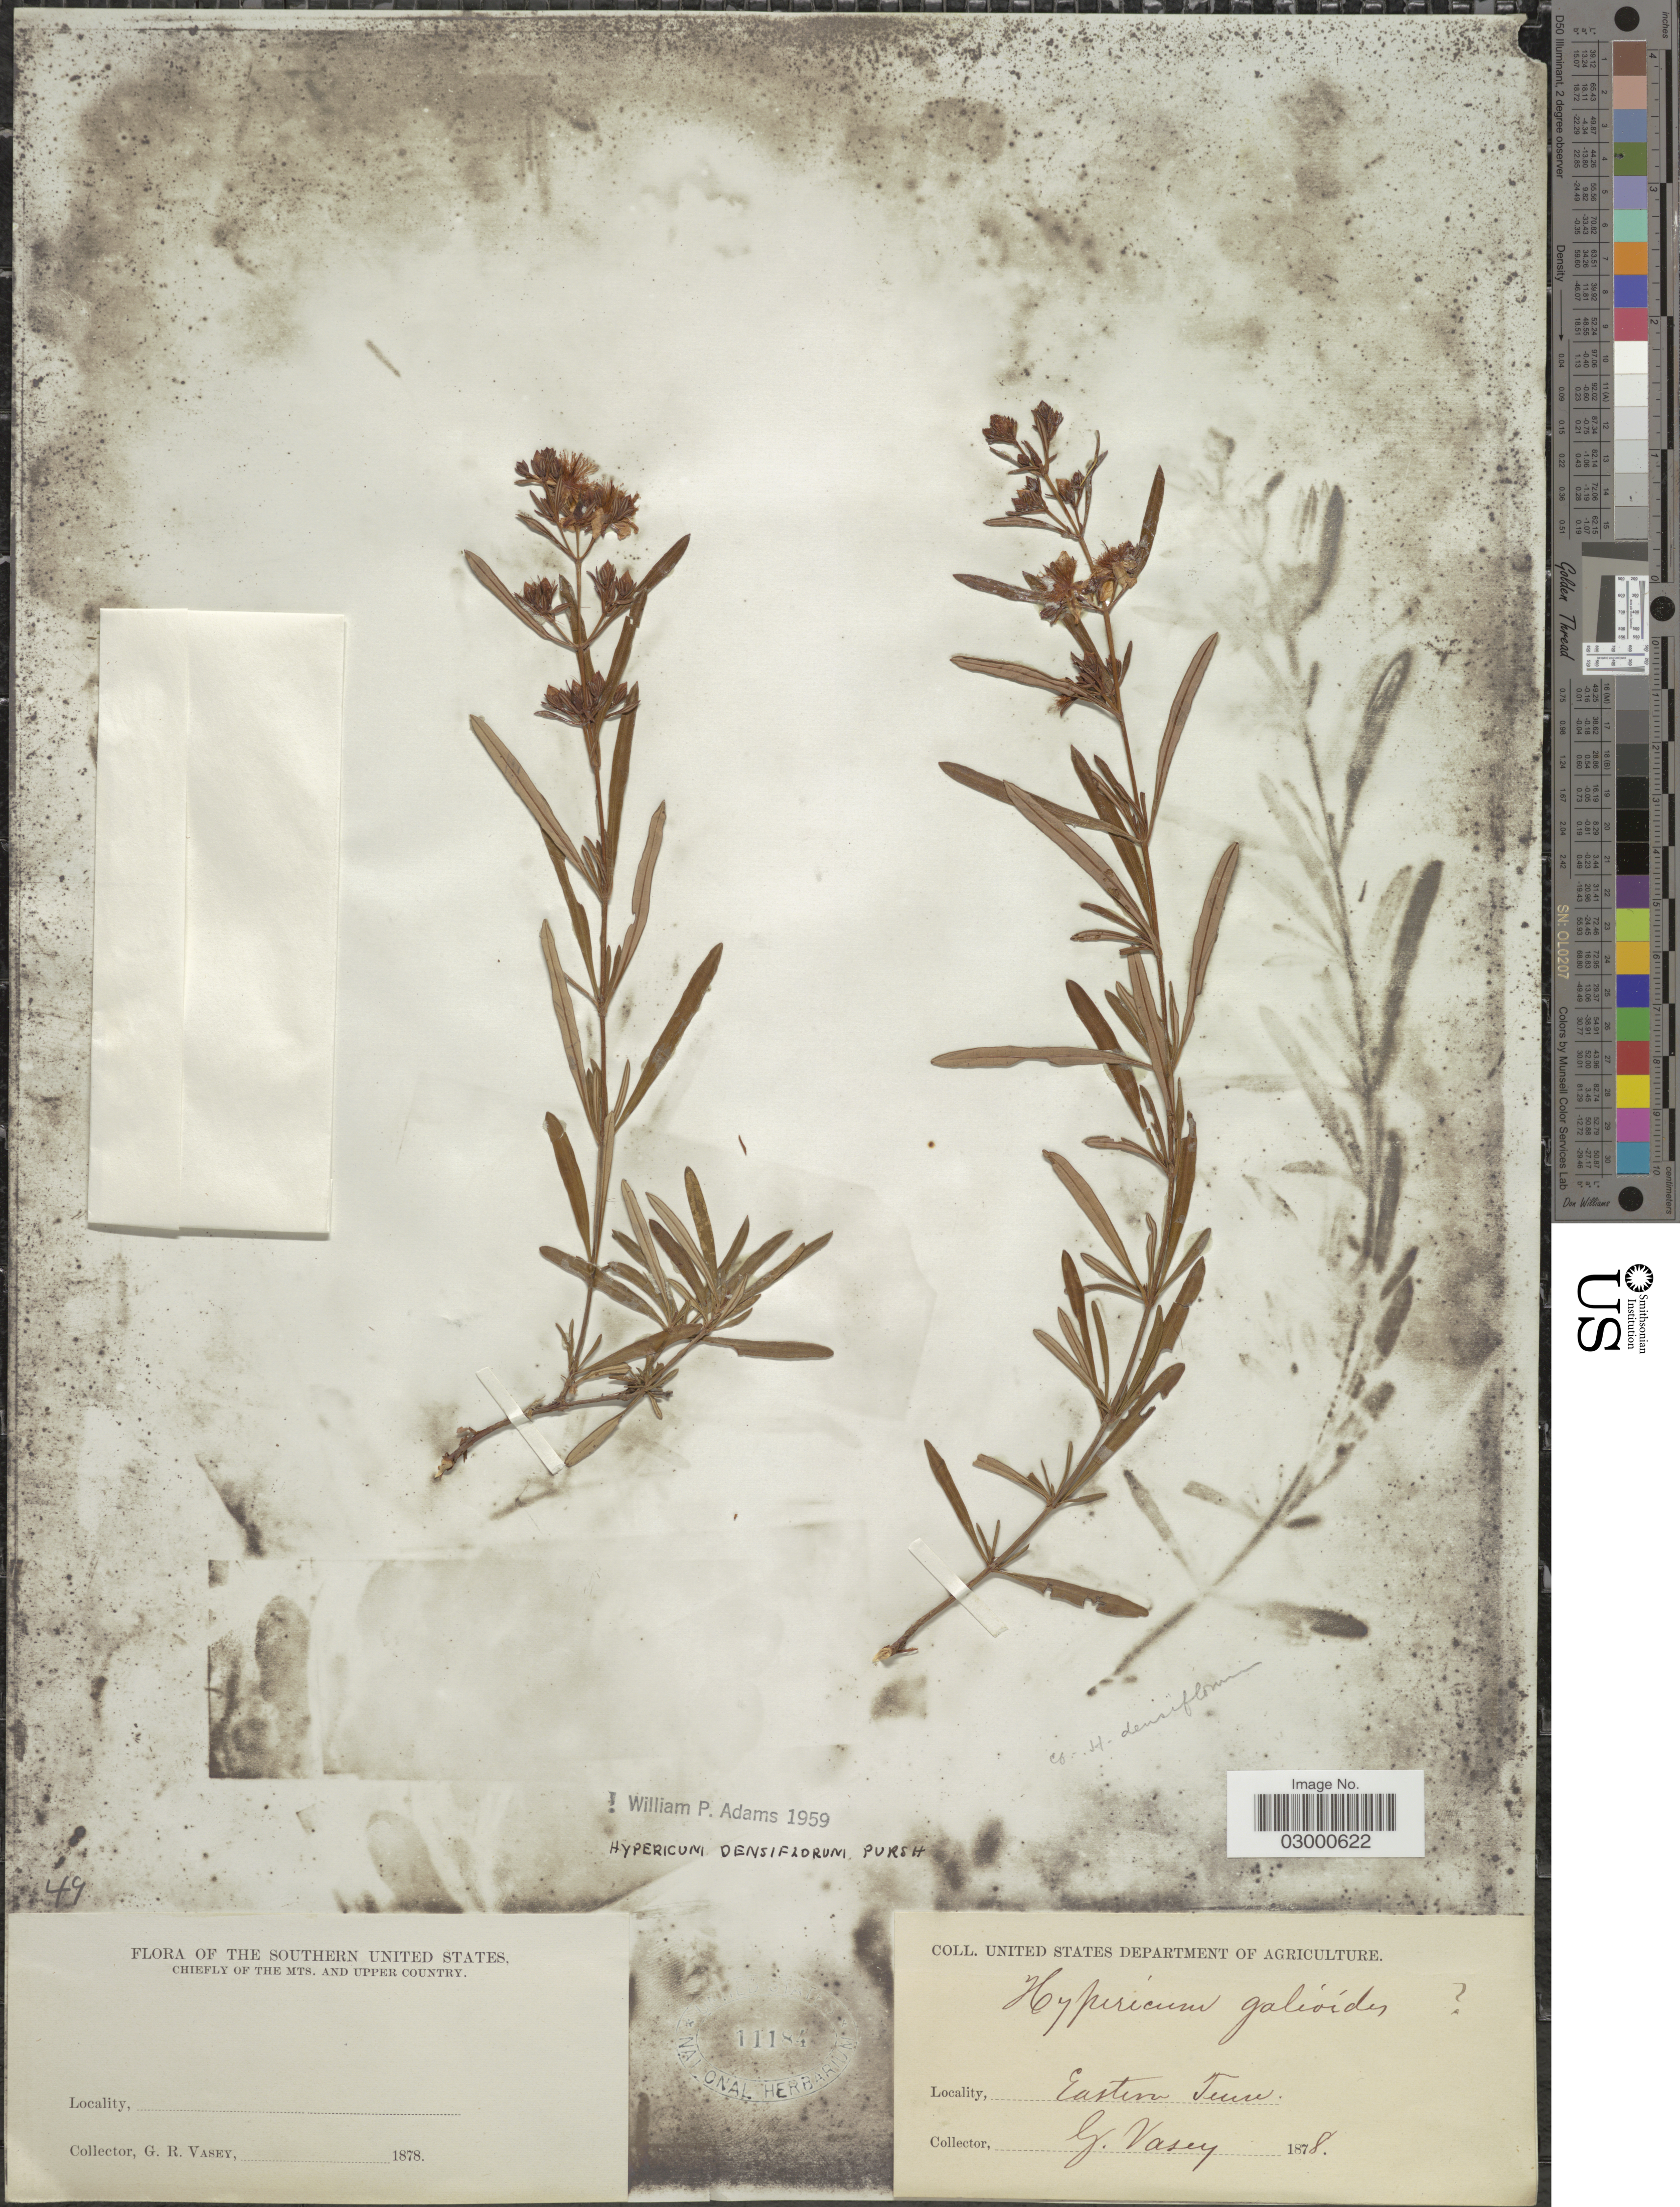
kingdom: Plantae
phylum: Tracheophyta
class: Magnoliopsida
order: Malpighiales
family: Hypericaceae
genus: Hypericum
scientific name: Hypericum densiflorum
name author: Pursh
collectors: G. R. Vasey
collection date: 1878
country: United States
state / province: Tennessee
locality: The Southern United States, Chiefly of the Mts. and Upper Country, Eastern.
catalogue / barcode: US 11184